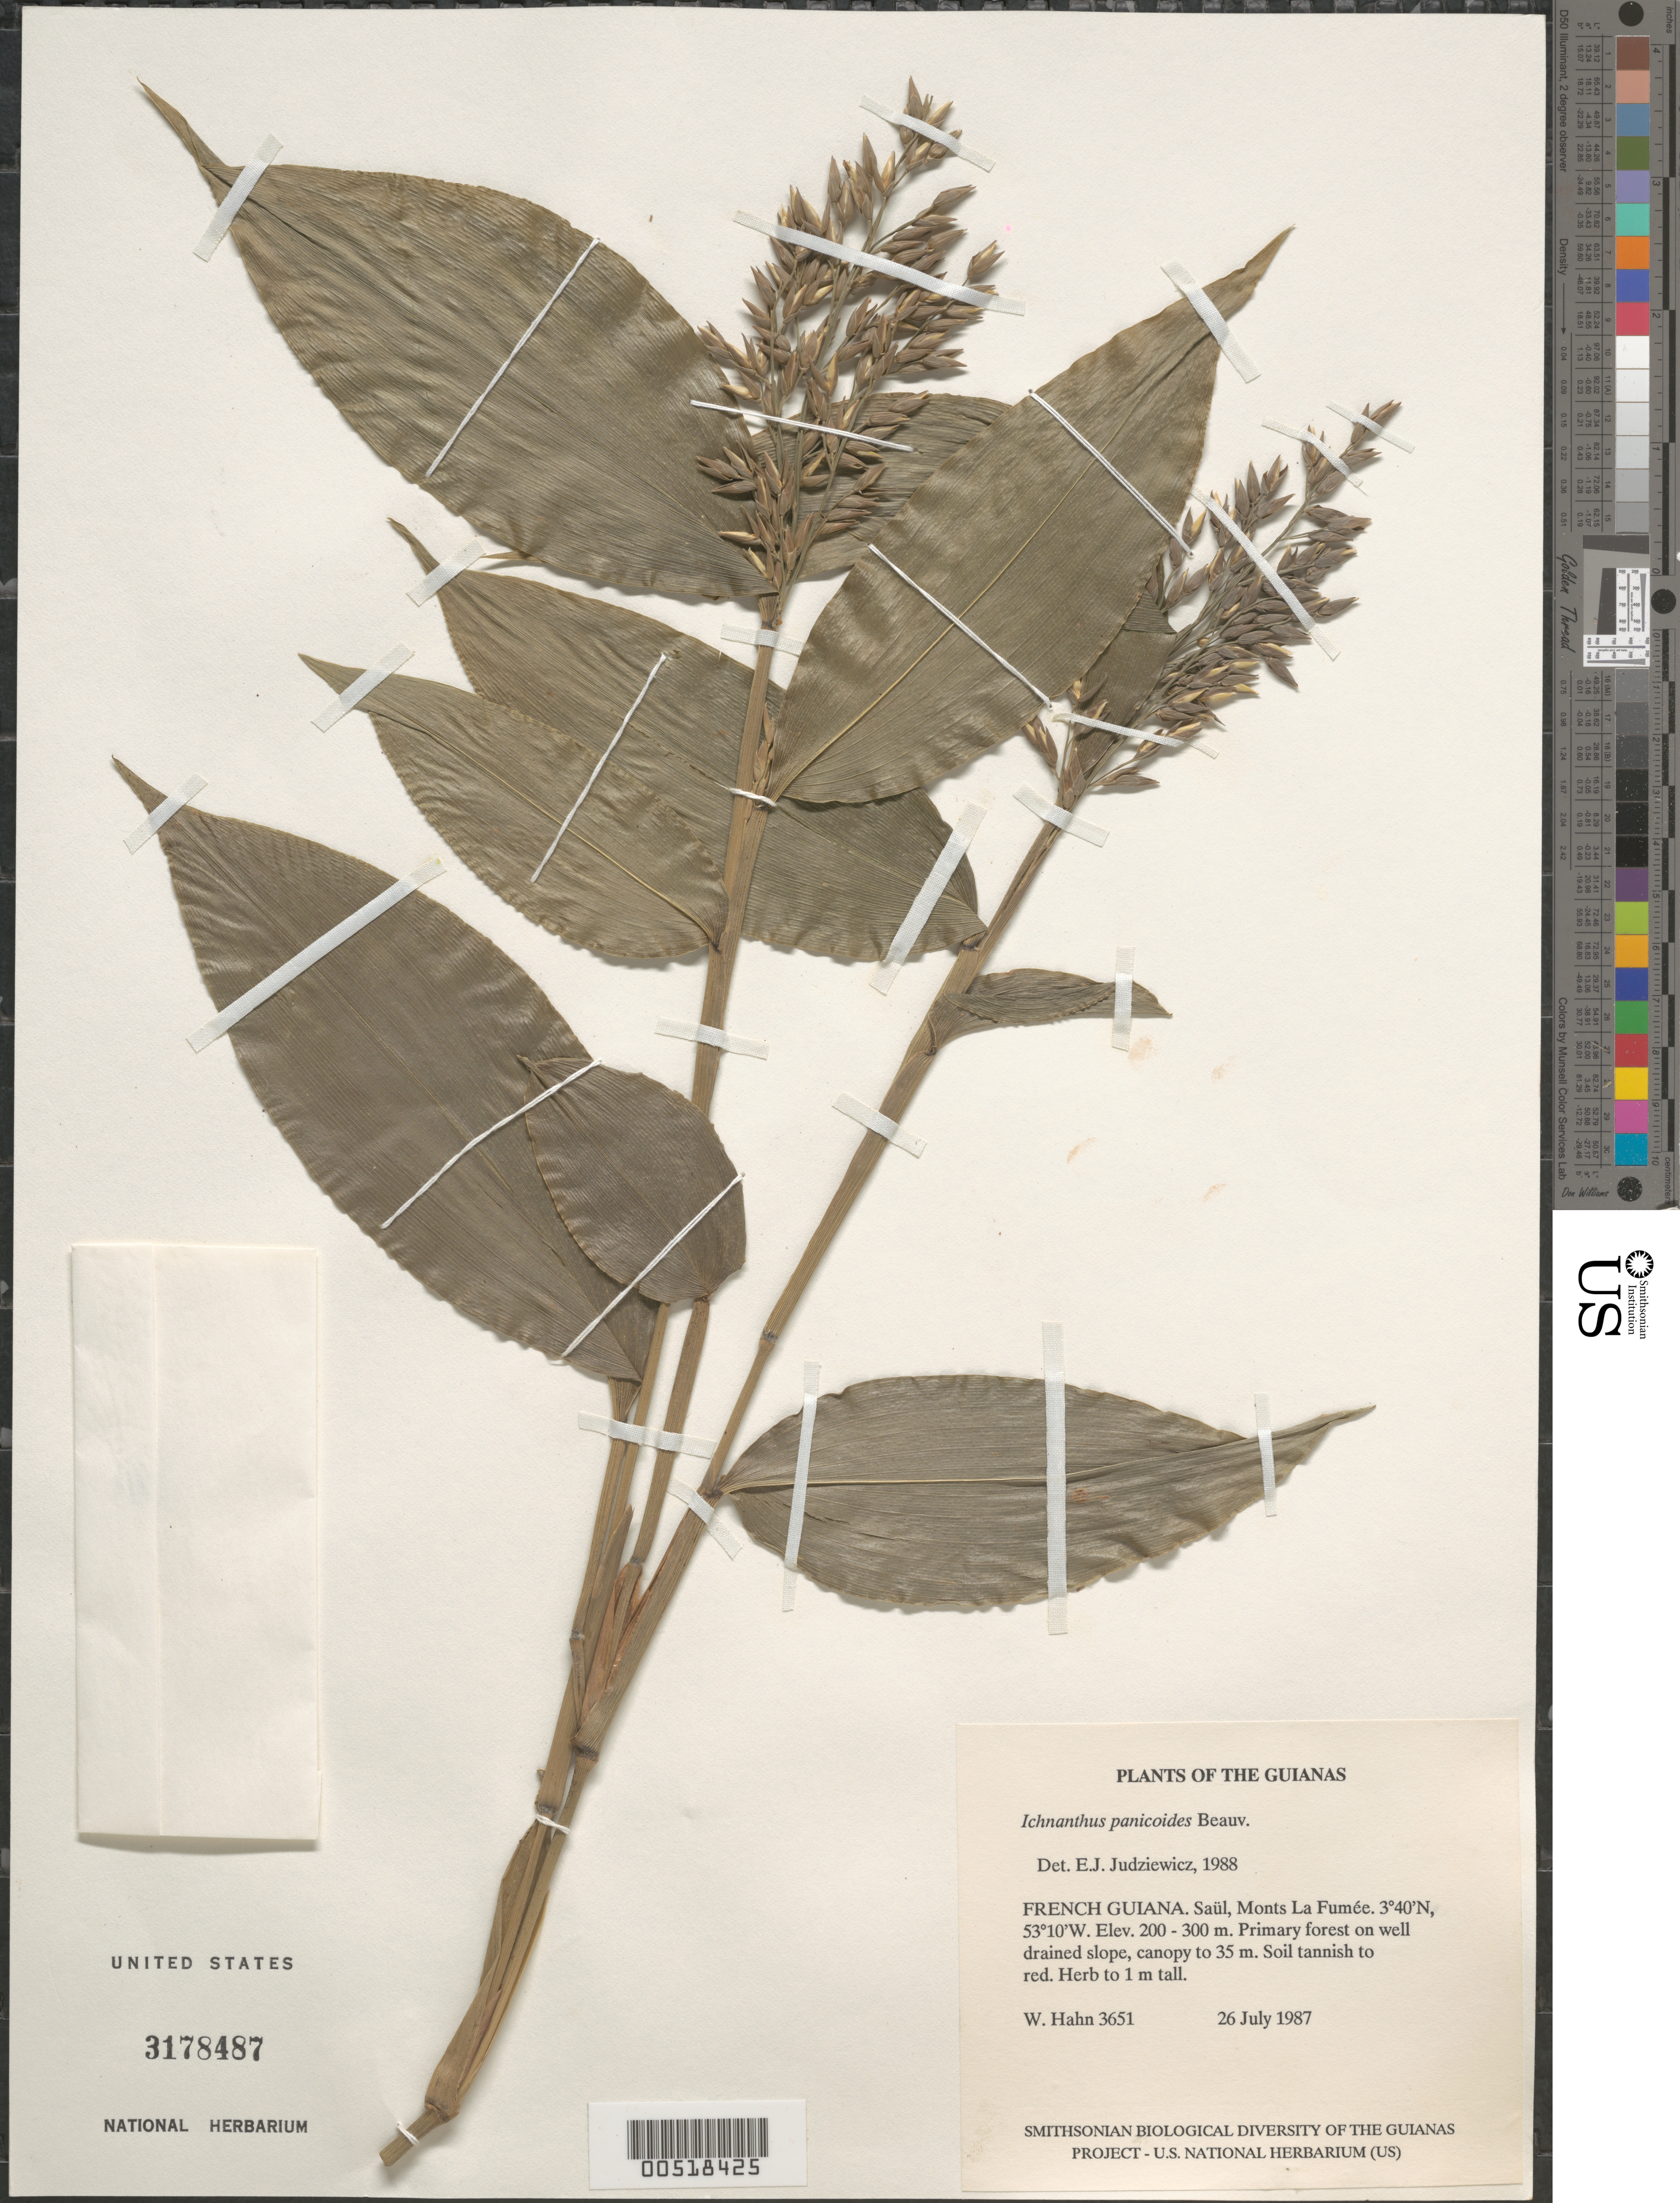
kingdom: Plantae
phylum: Tracheophyta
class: Liliopsida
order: Poales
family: Poaceae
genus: Ichnanthus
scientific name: Ichnanthus panicoides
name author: P. Beauv.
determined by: Judziewicz, E. J.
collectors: W. Hahn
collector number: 3651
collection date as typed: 26 July 1987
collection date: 1987-07-26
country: French Guiana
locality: Saül, Monts La Fumée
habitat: Primary forest on well drained slope, canopy to 35 m. Soil tannish to red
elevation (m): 200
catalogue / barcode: US 3178487